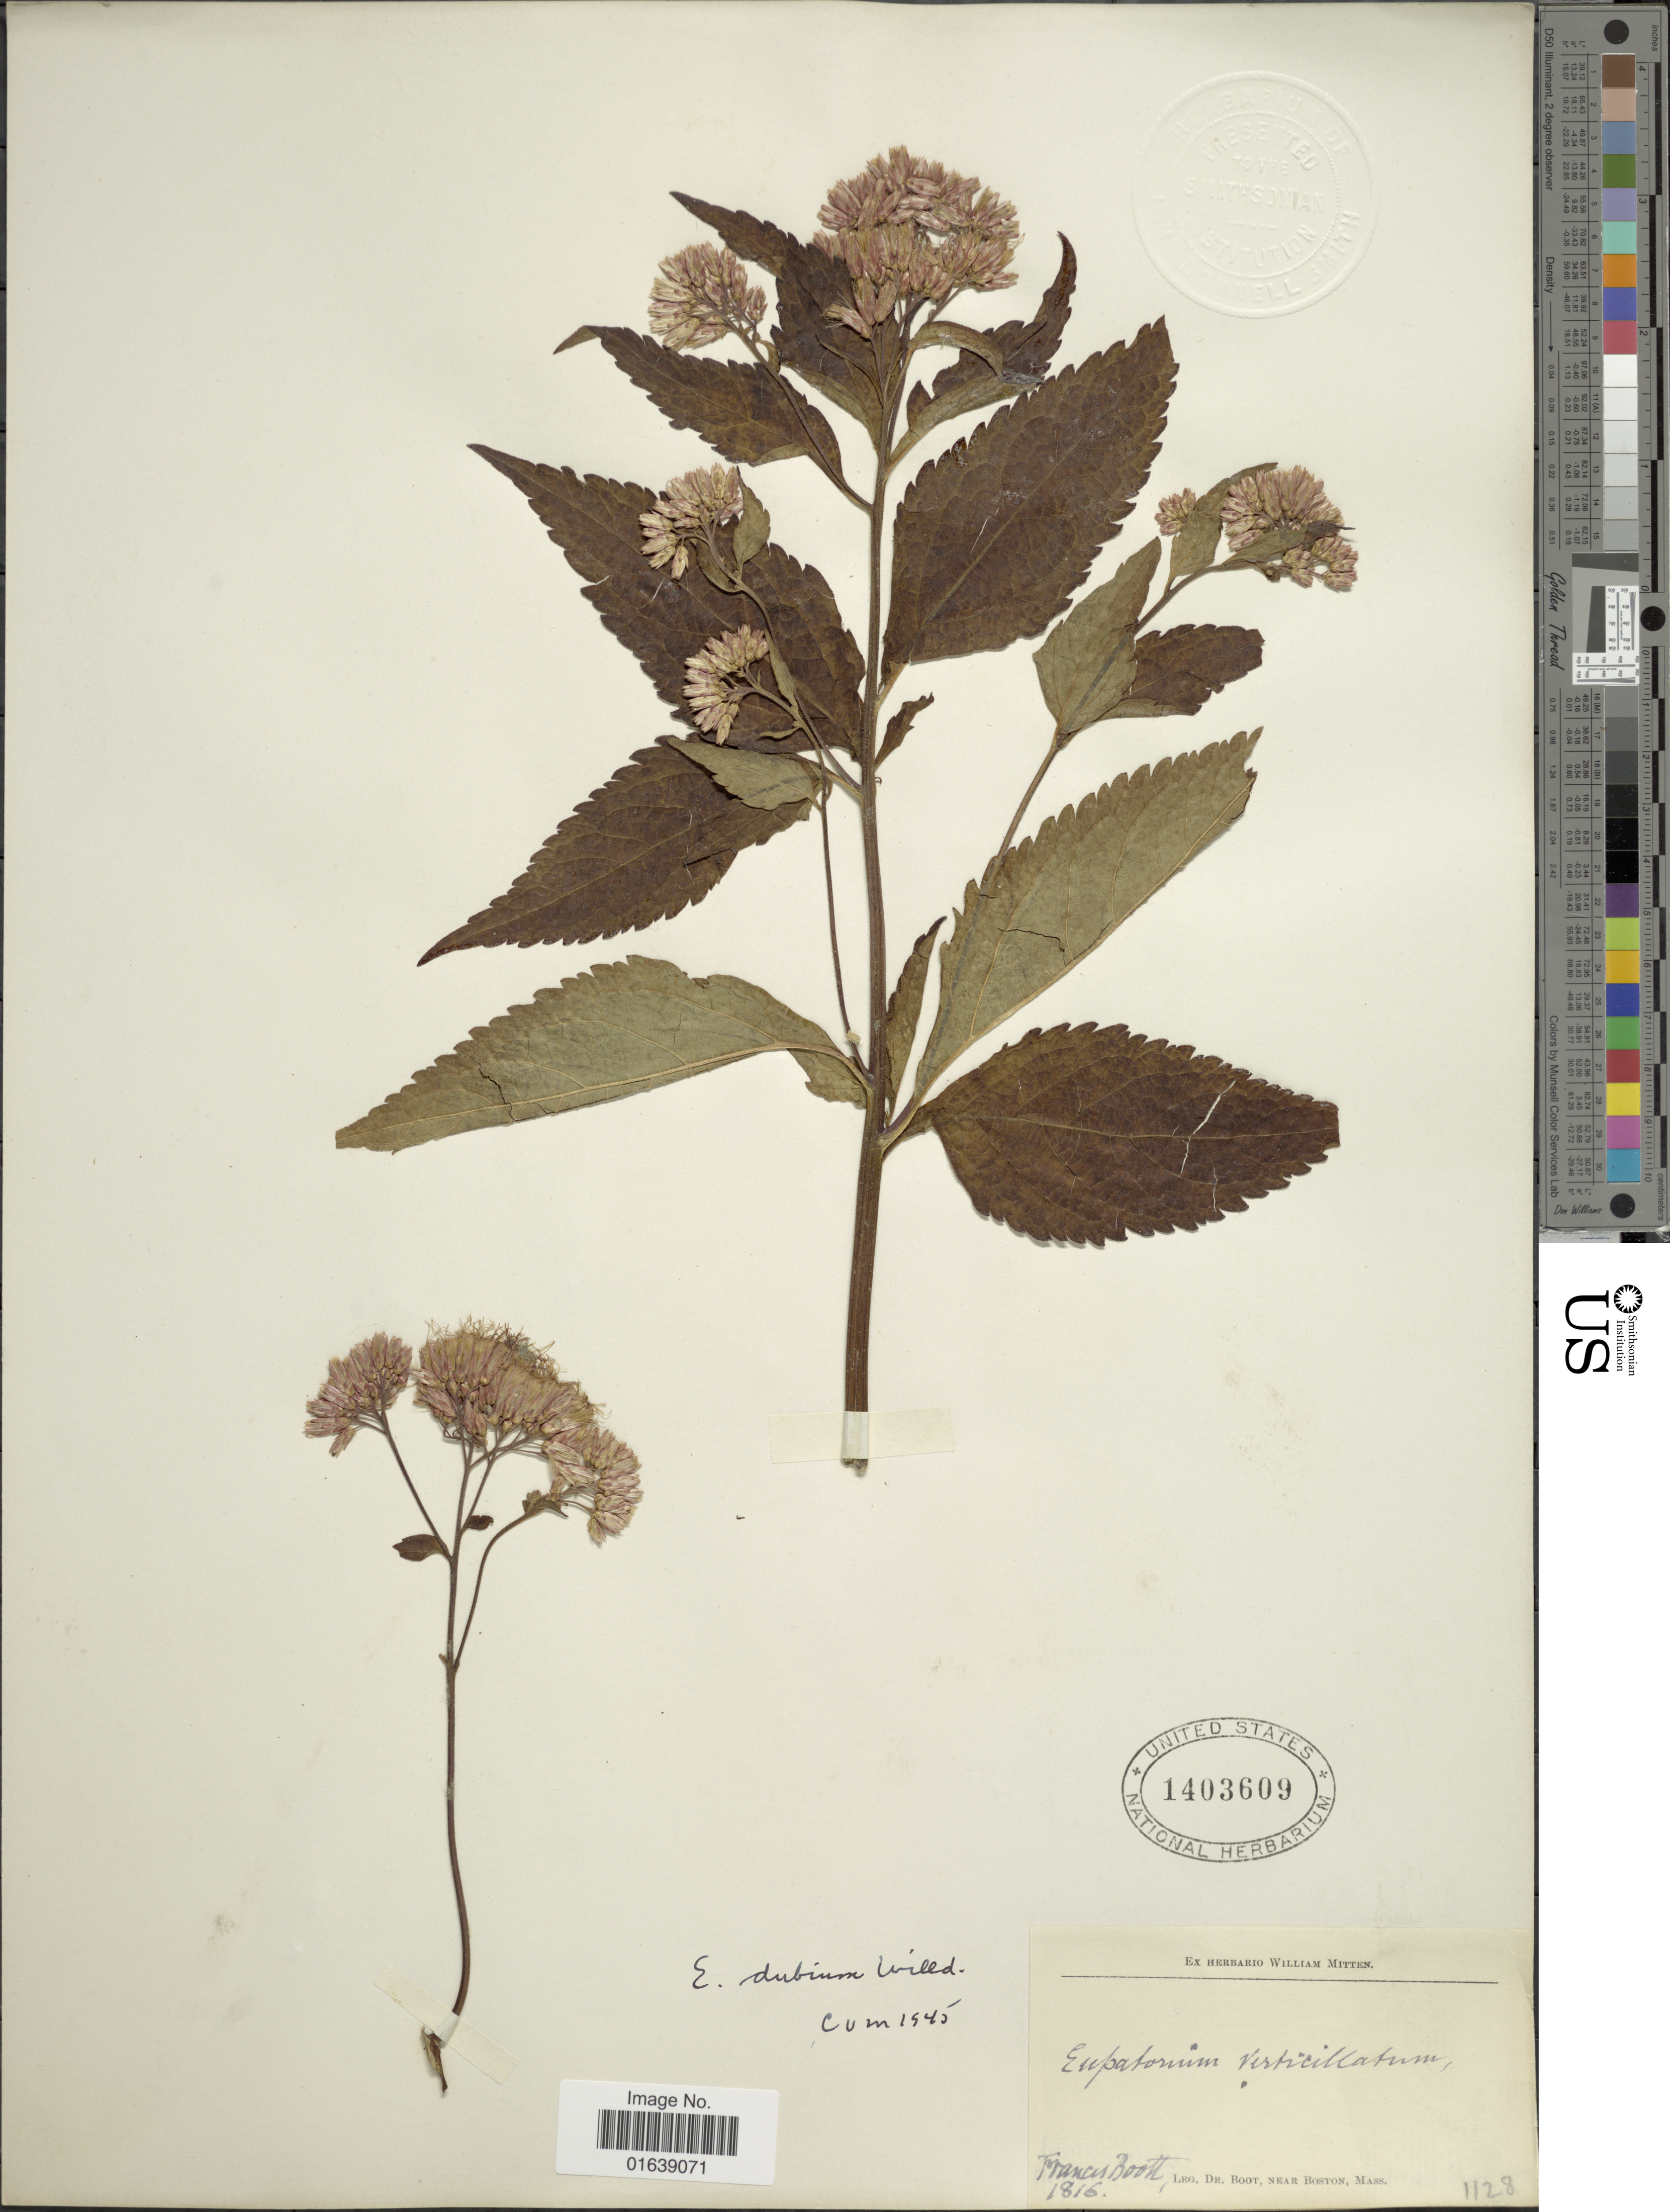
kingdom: Plantae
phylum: Tracheophyta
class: Magnoliopsida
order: Asterales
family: Asteraceae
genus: Eupatorium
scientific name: Eupatorium dubium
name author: Willd. ex Poir.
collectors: F. M. B. Boott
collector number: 1816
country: United States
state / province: Massachusetts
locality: Near Boston, Mass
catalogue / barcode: US 1403609